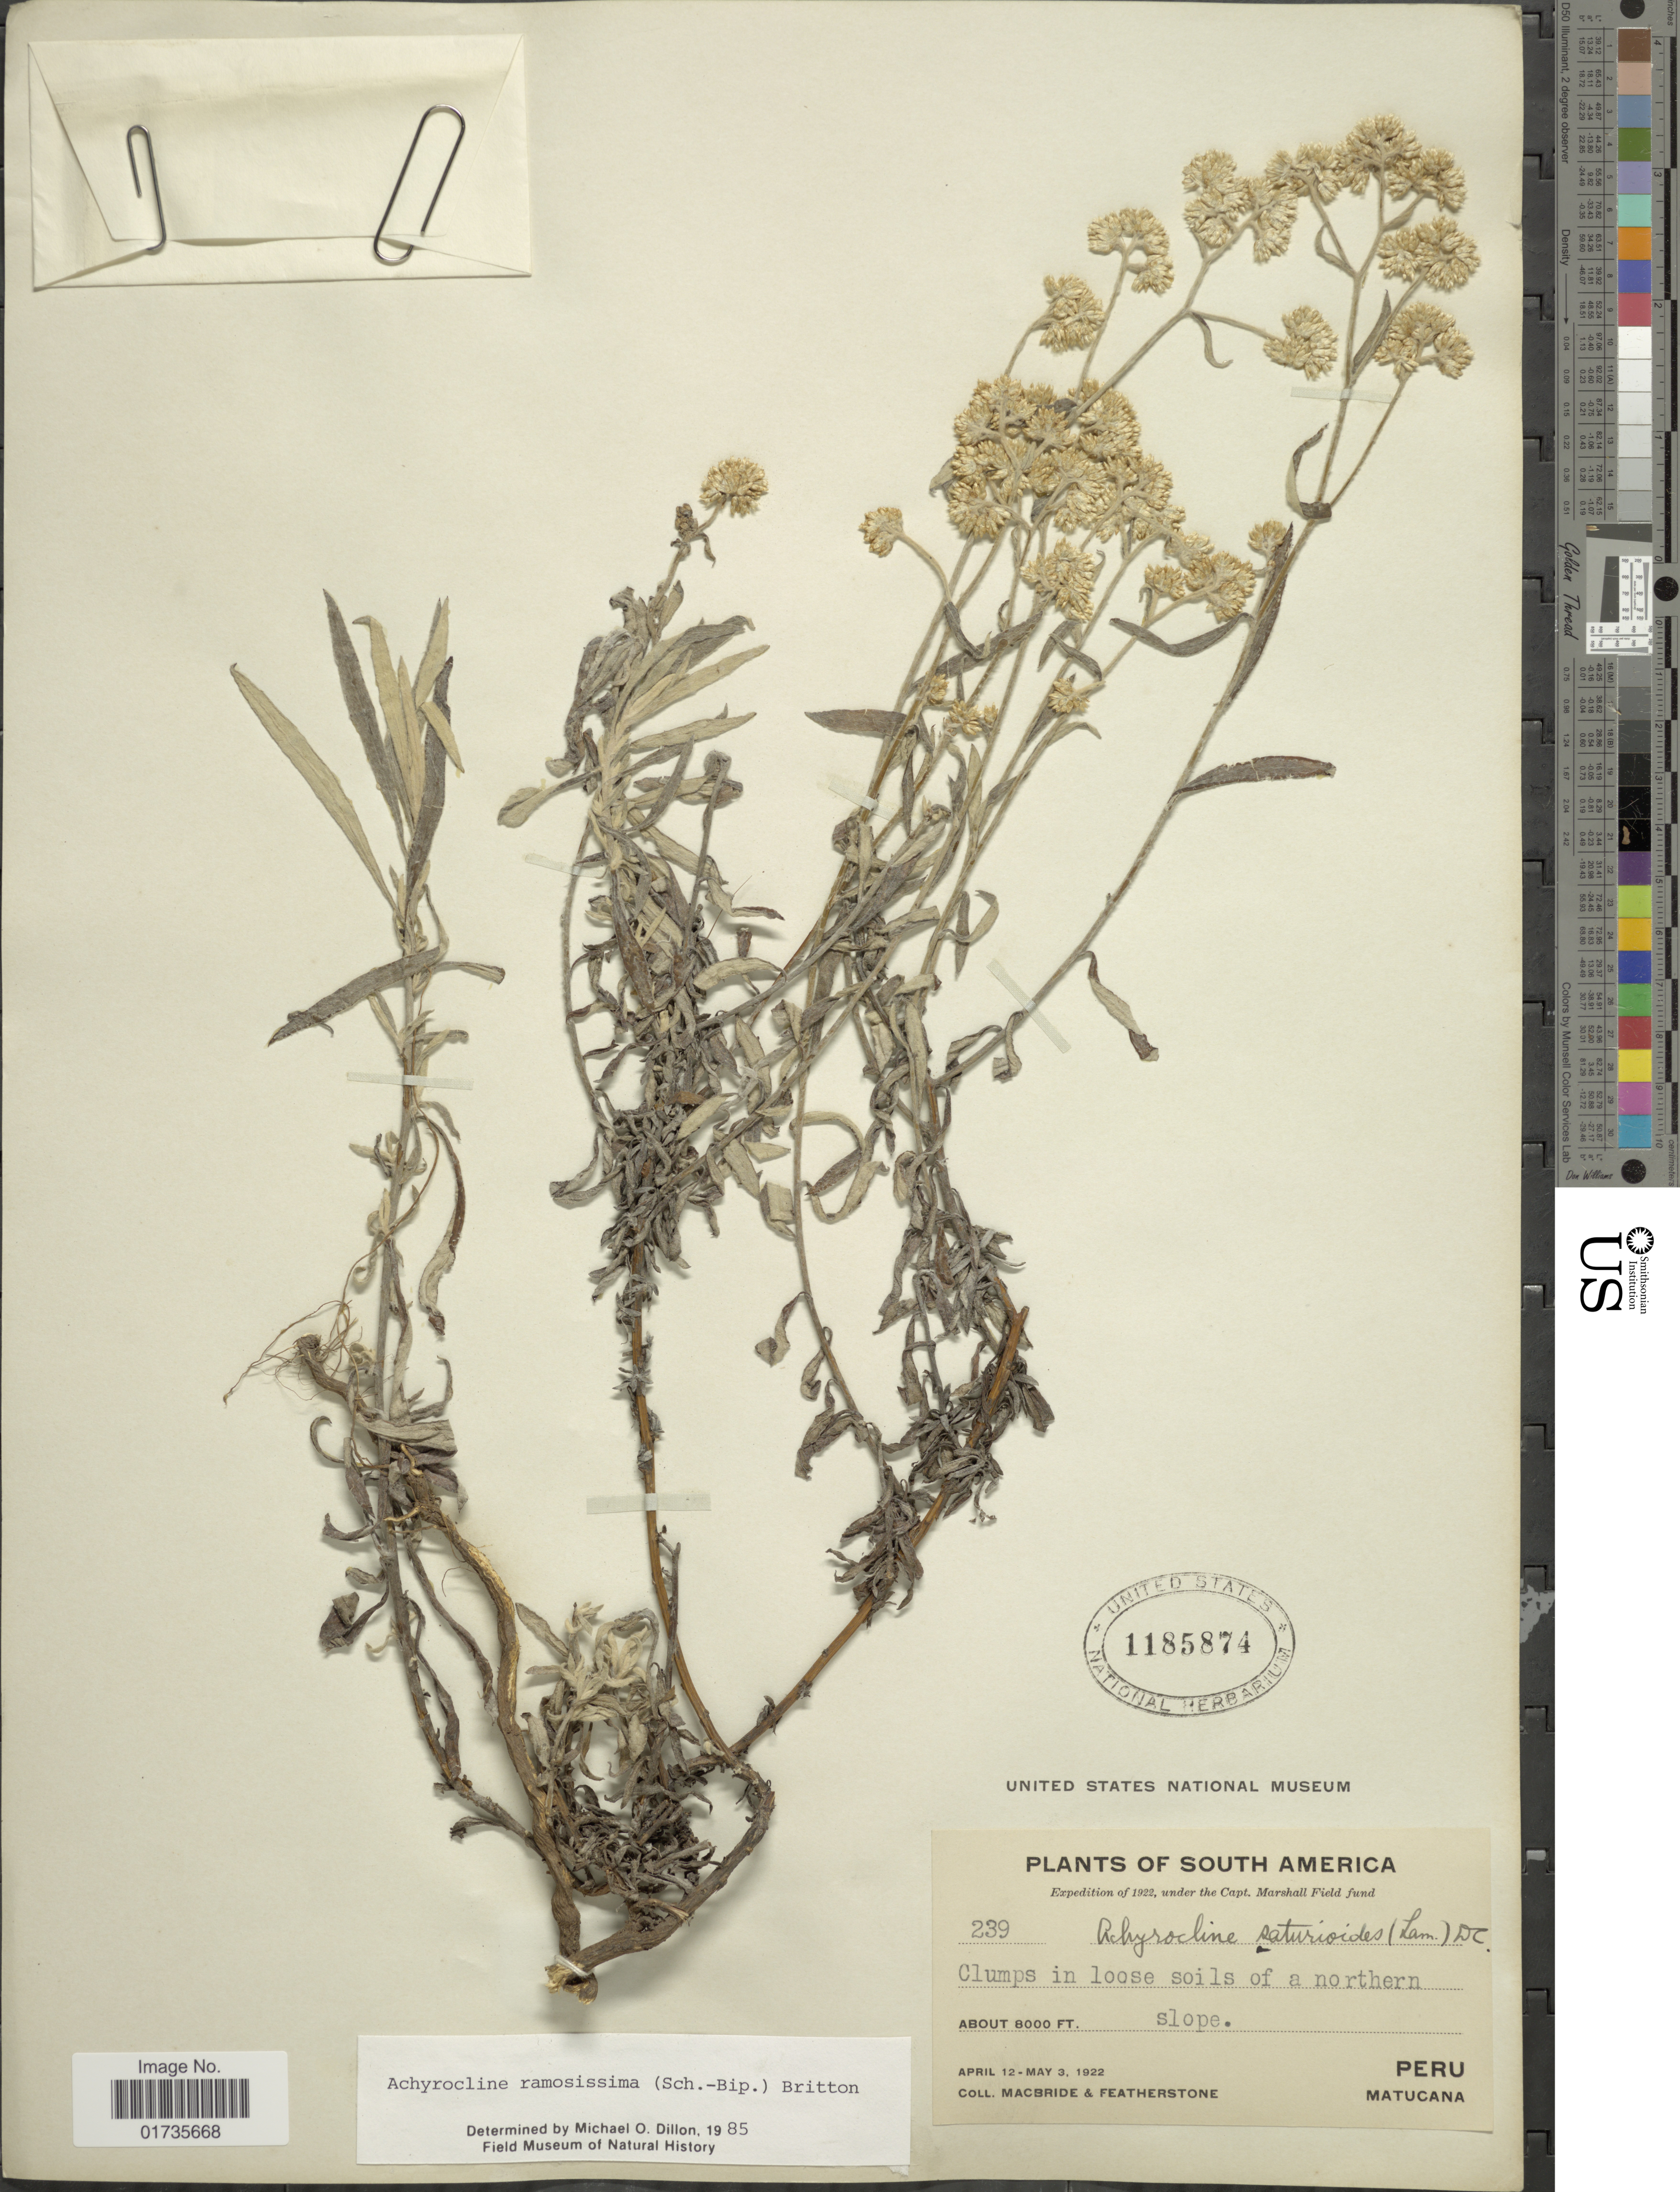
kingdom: Plantae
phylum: Tracheophyta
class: Magnoliopsida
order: Asterales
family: Asteraceae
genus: Achyrocline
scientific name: Achyrocline ramosissima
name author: (Sch. Bip.) Britton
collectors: Macbride, -- & -. Featherstone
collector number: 239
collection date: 1922-04-12/1922-05-03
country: Peru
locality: Clumps in loose soils of a northern slope, Matucana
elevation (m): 2438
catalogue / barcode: US 1185874